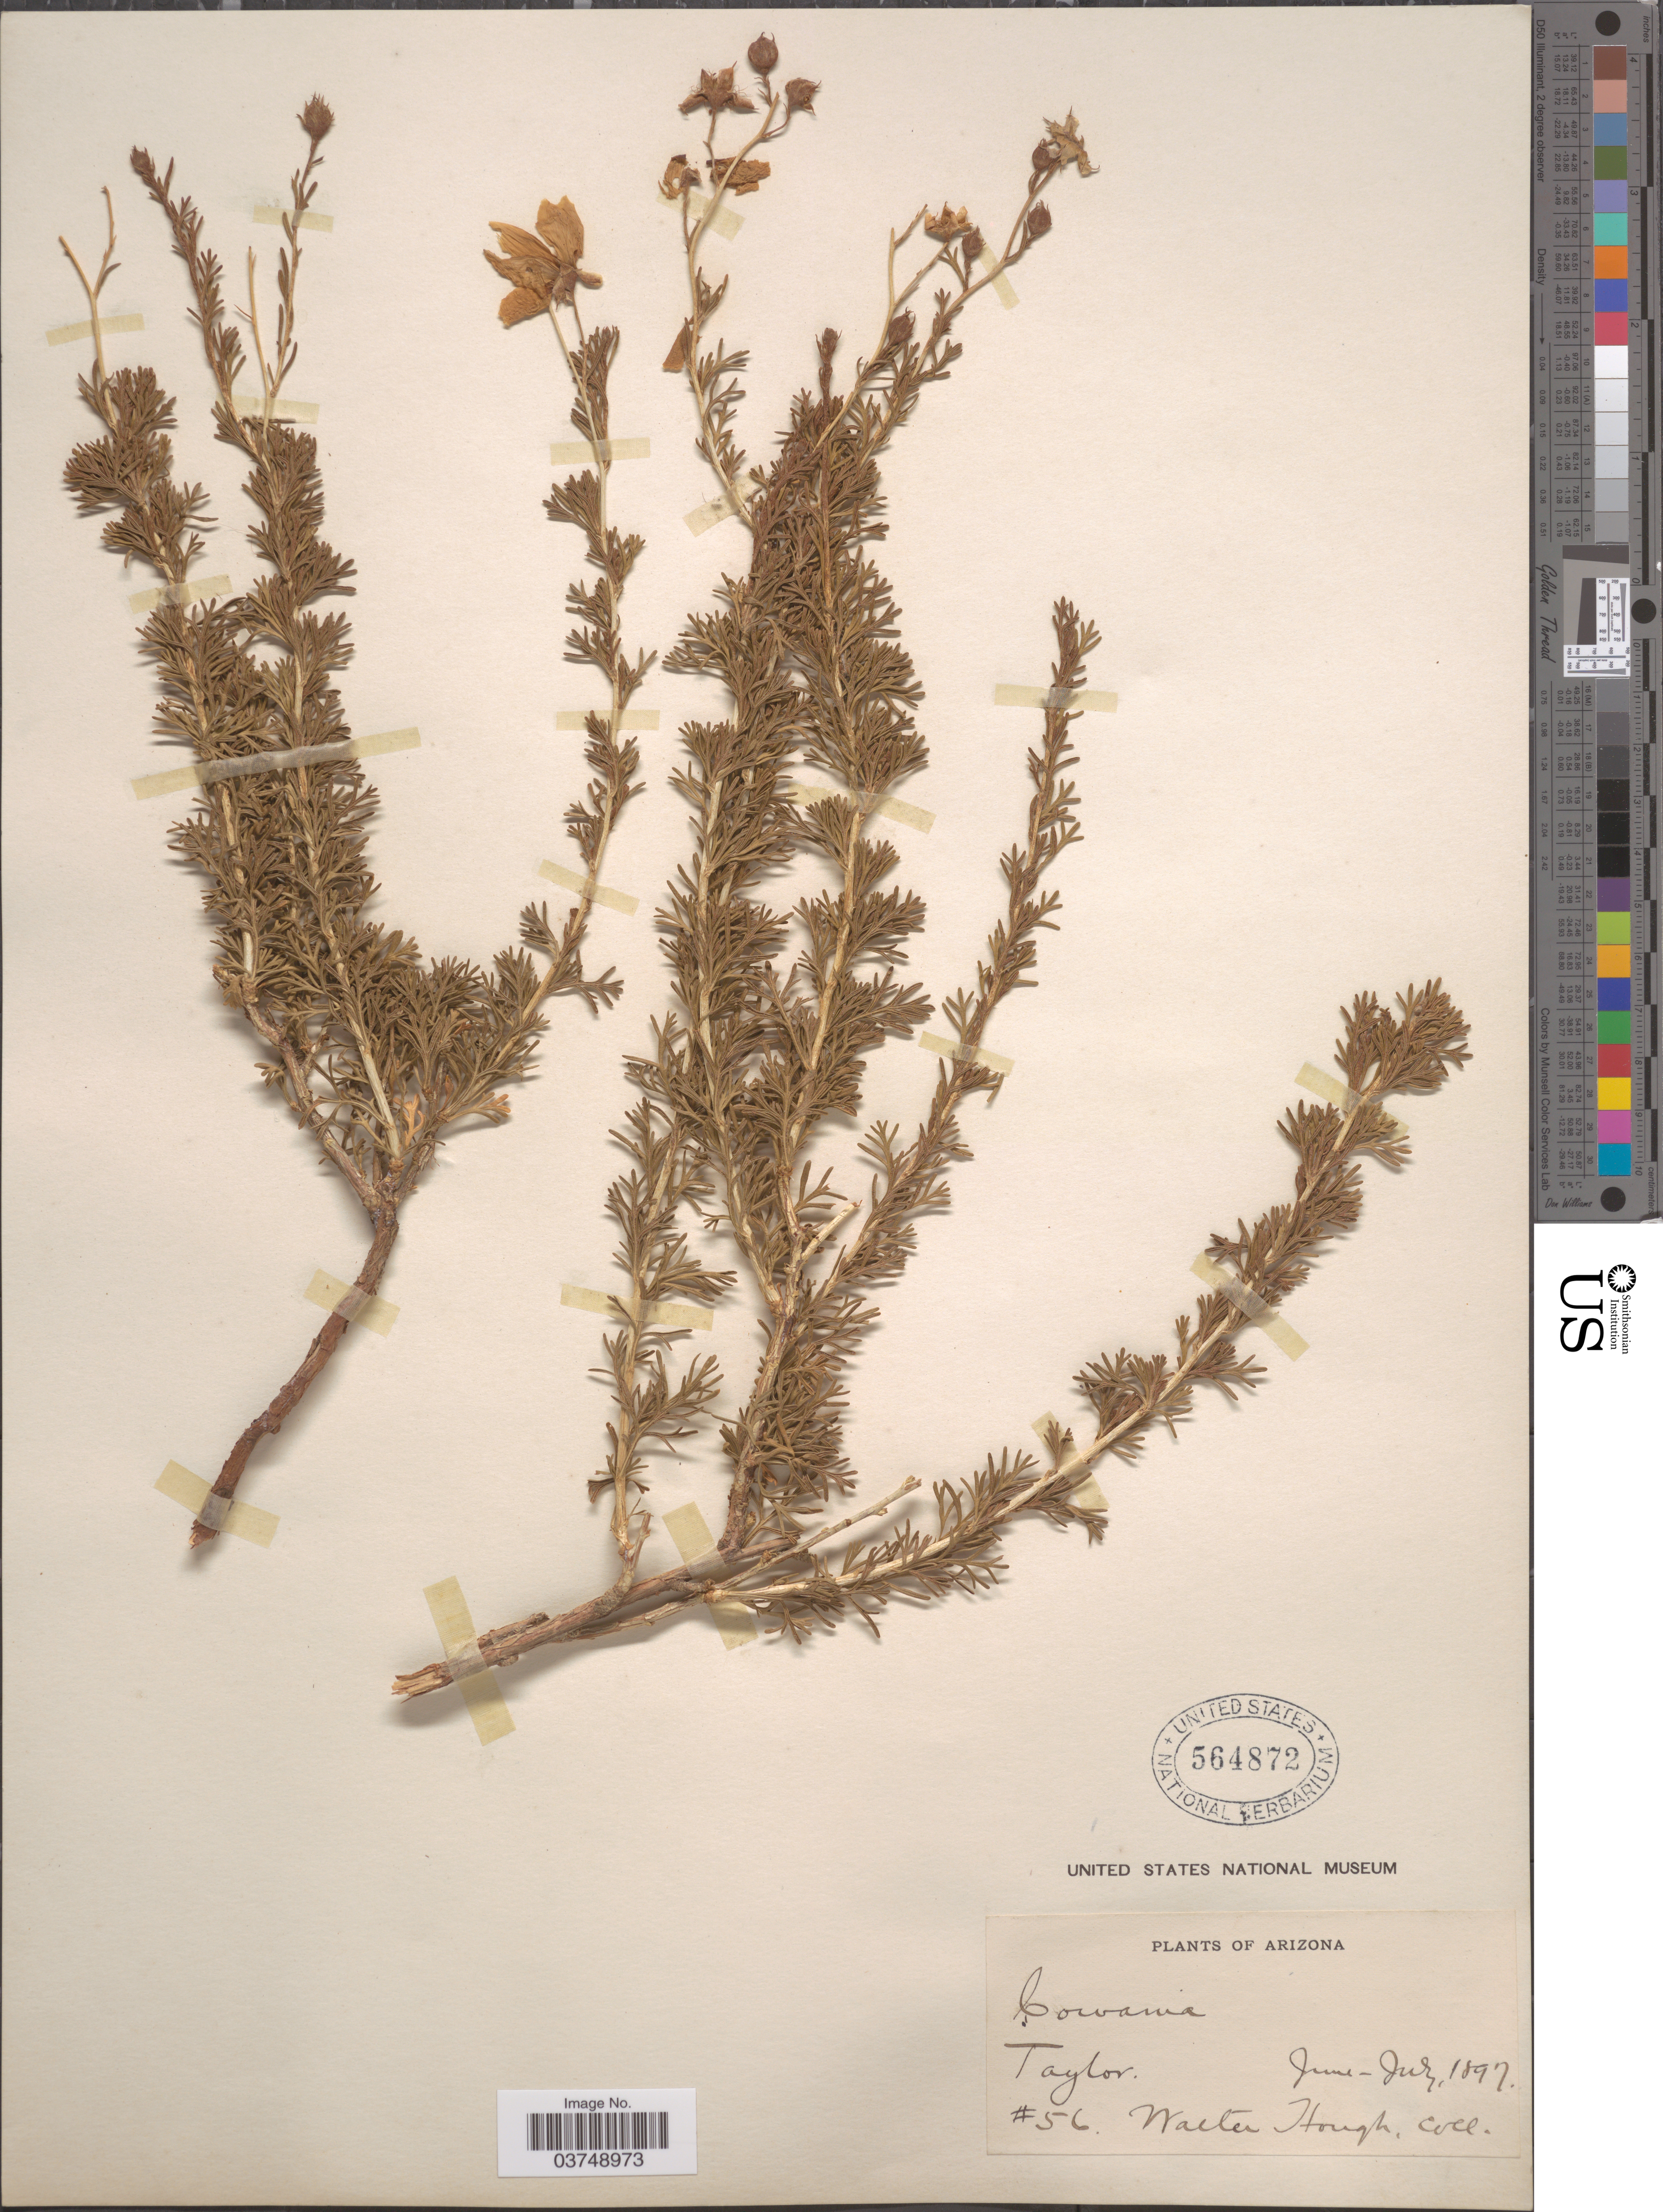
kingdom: Plantae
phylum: Tracheophyta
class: Magnoliopsida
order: Rosales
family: Rosaceae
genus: Fallugia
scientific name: Fallugia acuminata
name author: (Wooton) Rydb.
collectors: W. Hough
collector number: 56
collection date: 1897-06/1897-07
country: United States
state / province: Arizona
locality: Taylor.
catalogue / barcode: US 564872